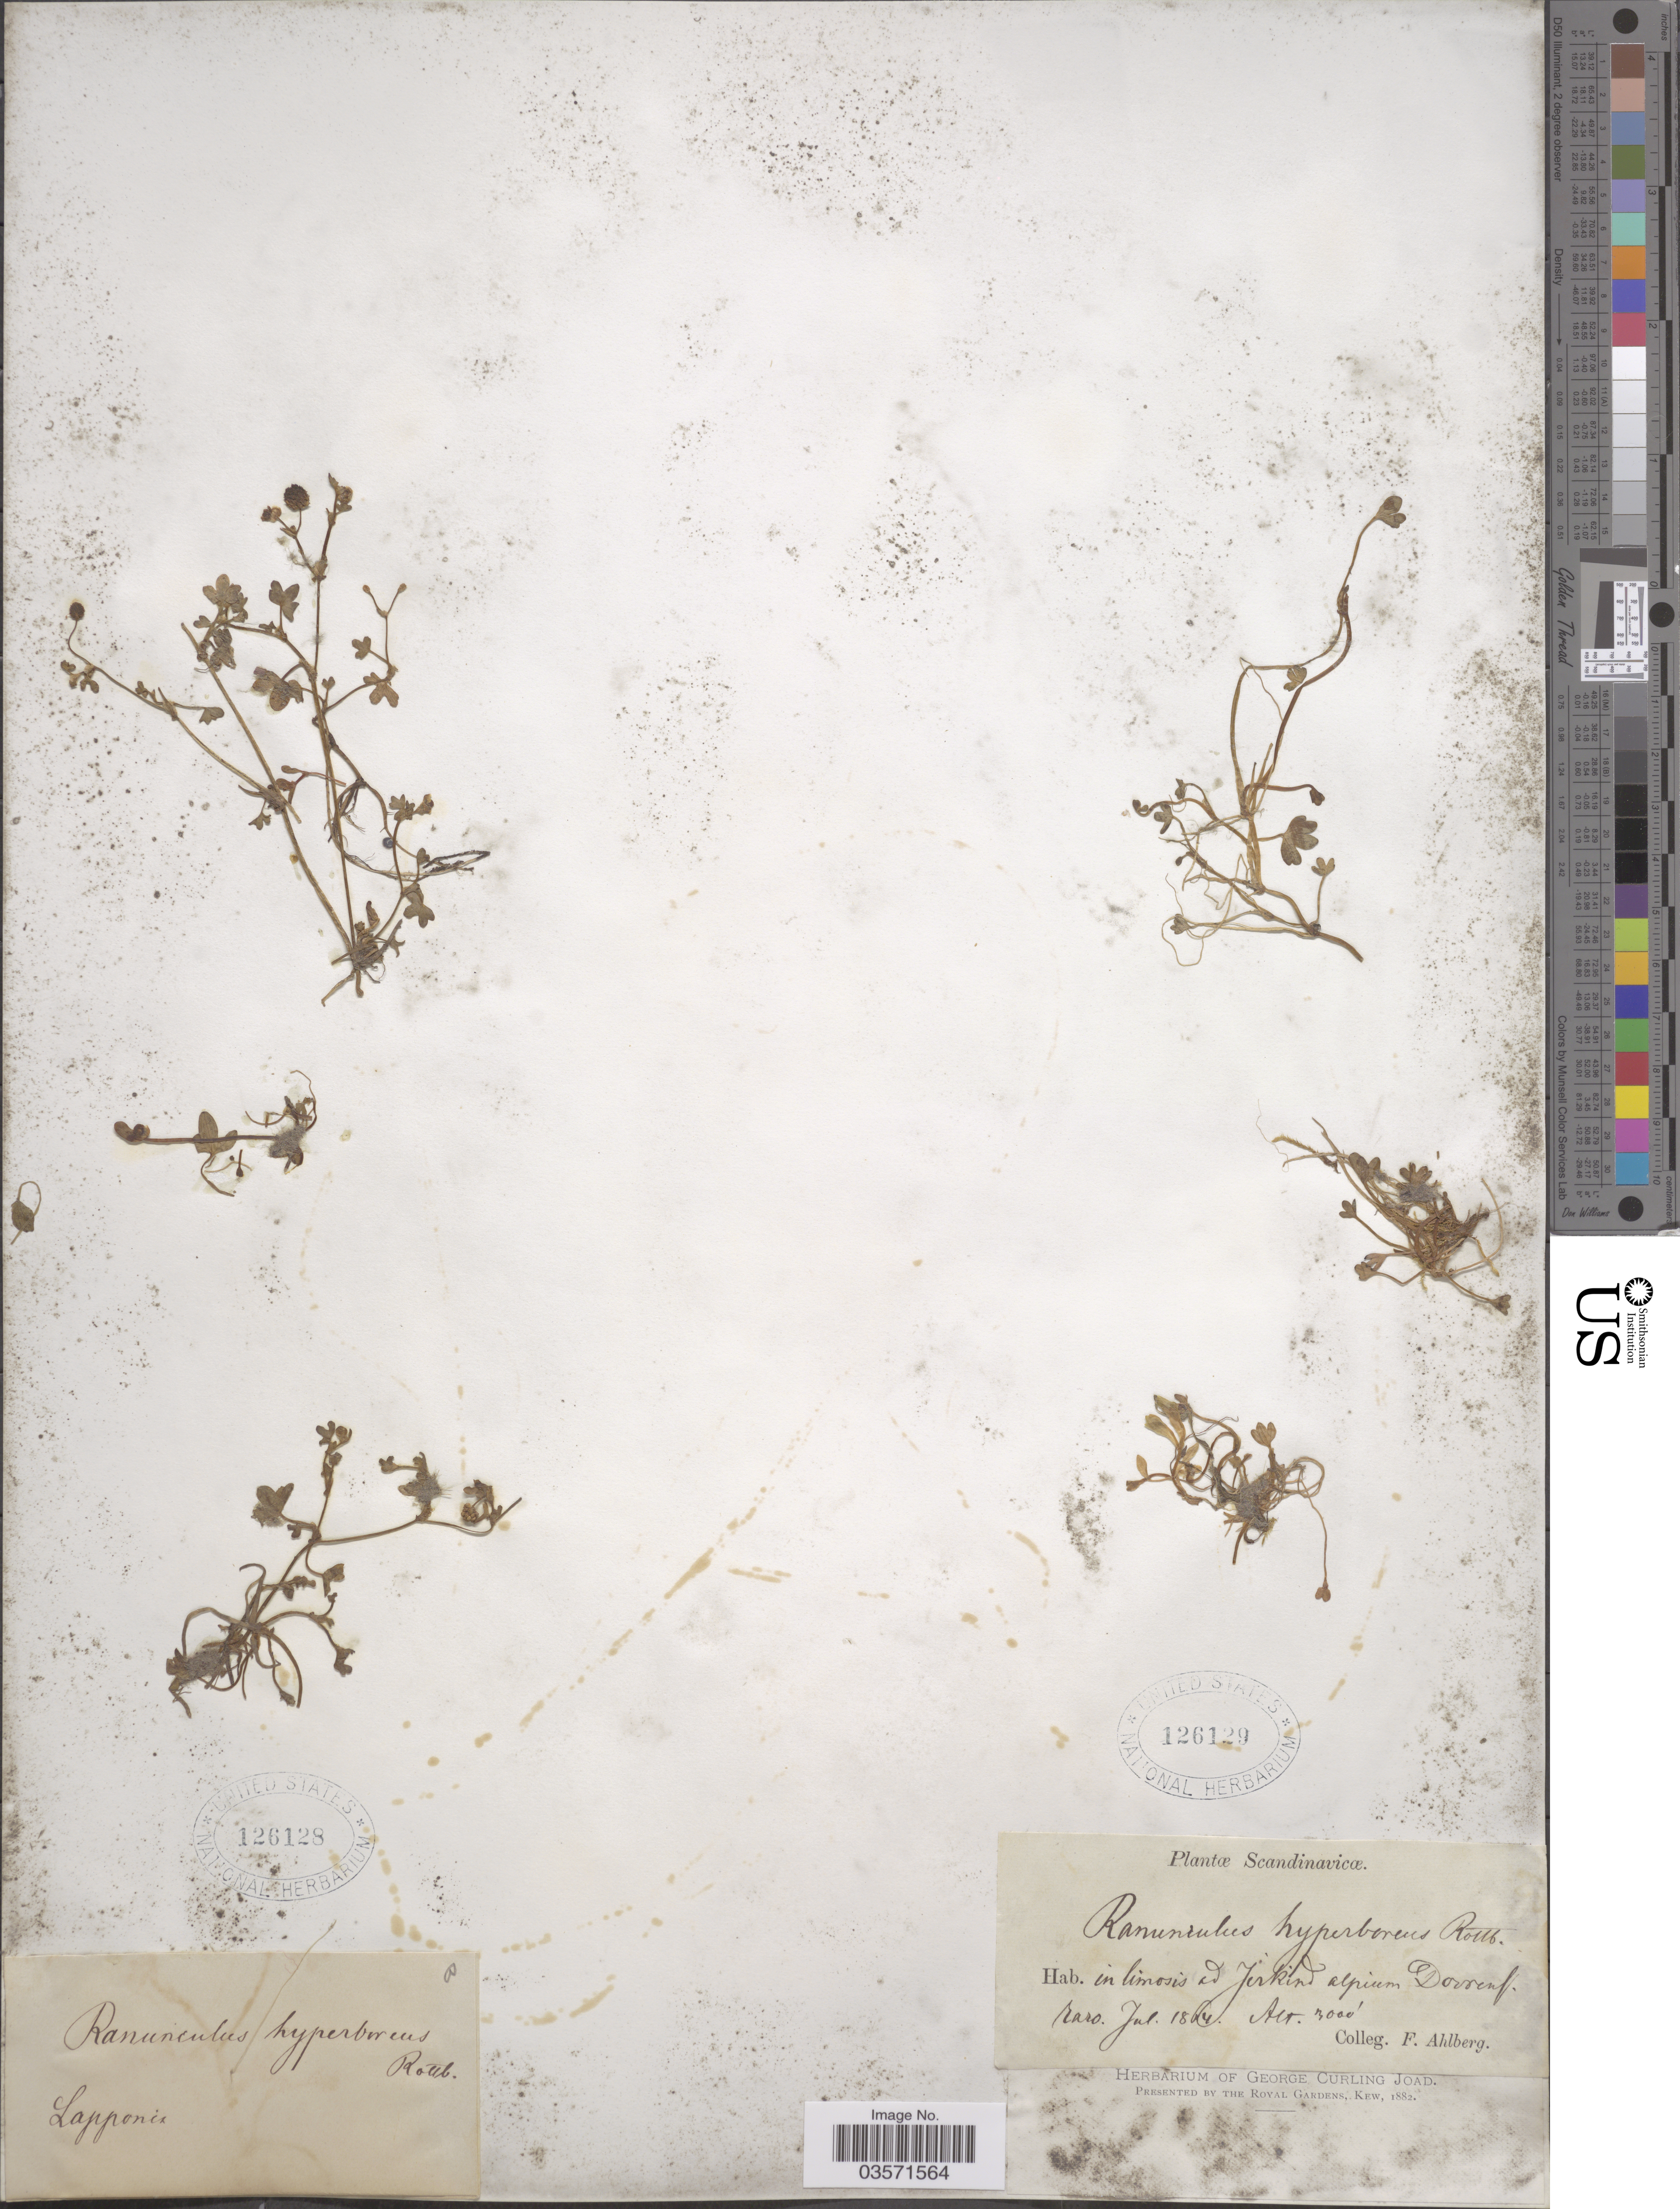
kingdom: Plantae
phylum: Tracheophyta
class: Magnoliopsida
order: Ranunculales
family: Ranunculaceae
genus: Ranunculus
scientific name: Ranunculus hyperboreus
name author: Rottb.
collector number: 8*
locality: Lapponia.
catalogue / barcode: US 126128